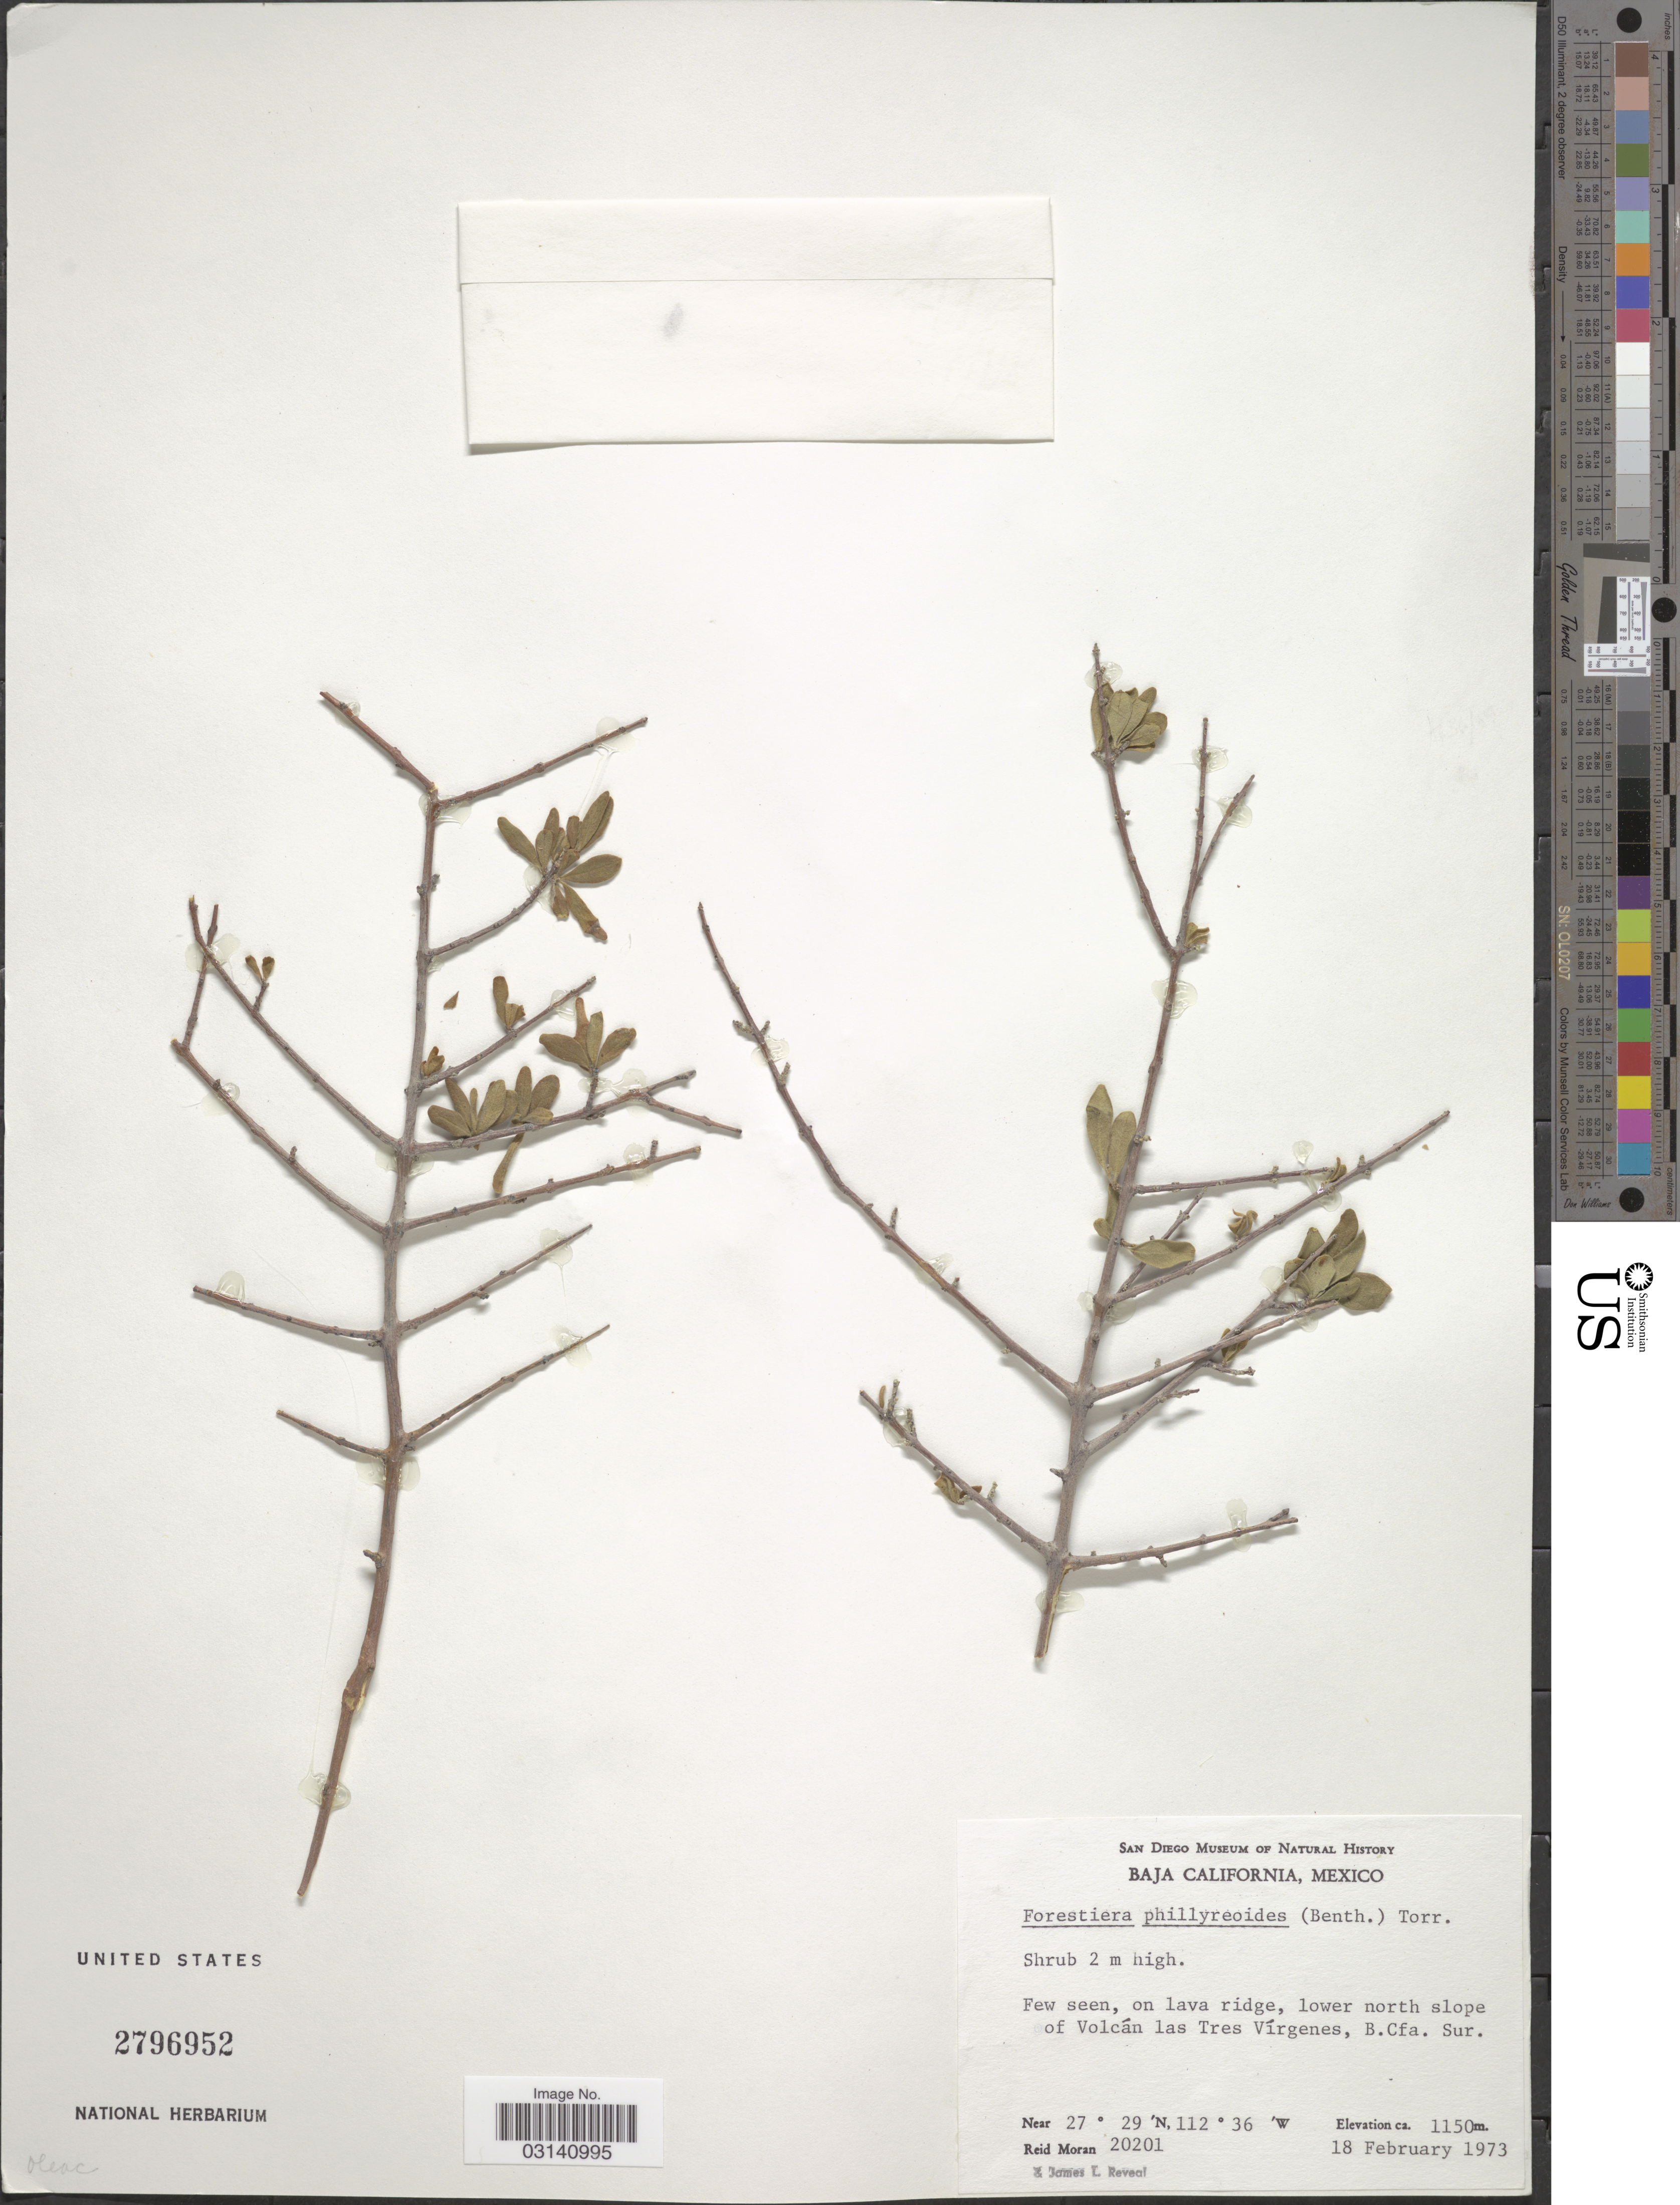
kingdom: Plantae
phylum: Tracheophyta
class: Magnoliopsida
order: Lamiales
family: Oleaceae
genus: Forestiera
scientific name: Forestiera phillyreoides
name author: (Benth.) Torr.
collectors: R. Moran & J. L. Reveal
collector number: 20201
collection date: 1973-02-18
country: Mexico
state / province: Baja California Sur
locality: Baja California. Lower north slope of Volcán las Tres Vírgenes, B. Cfa. Sur.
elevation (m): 1150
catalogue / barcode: US 2796952